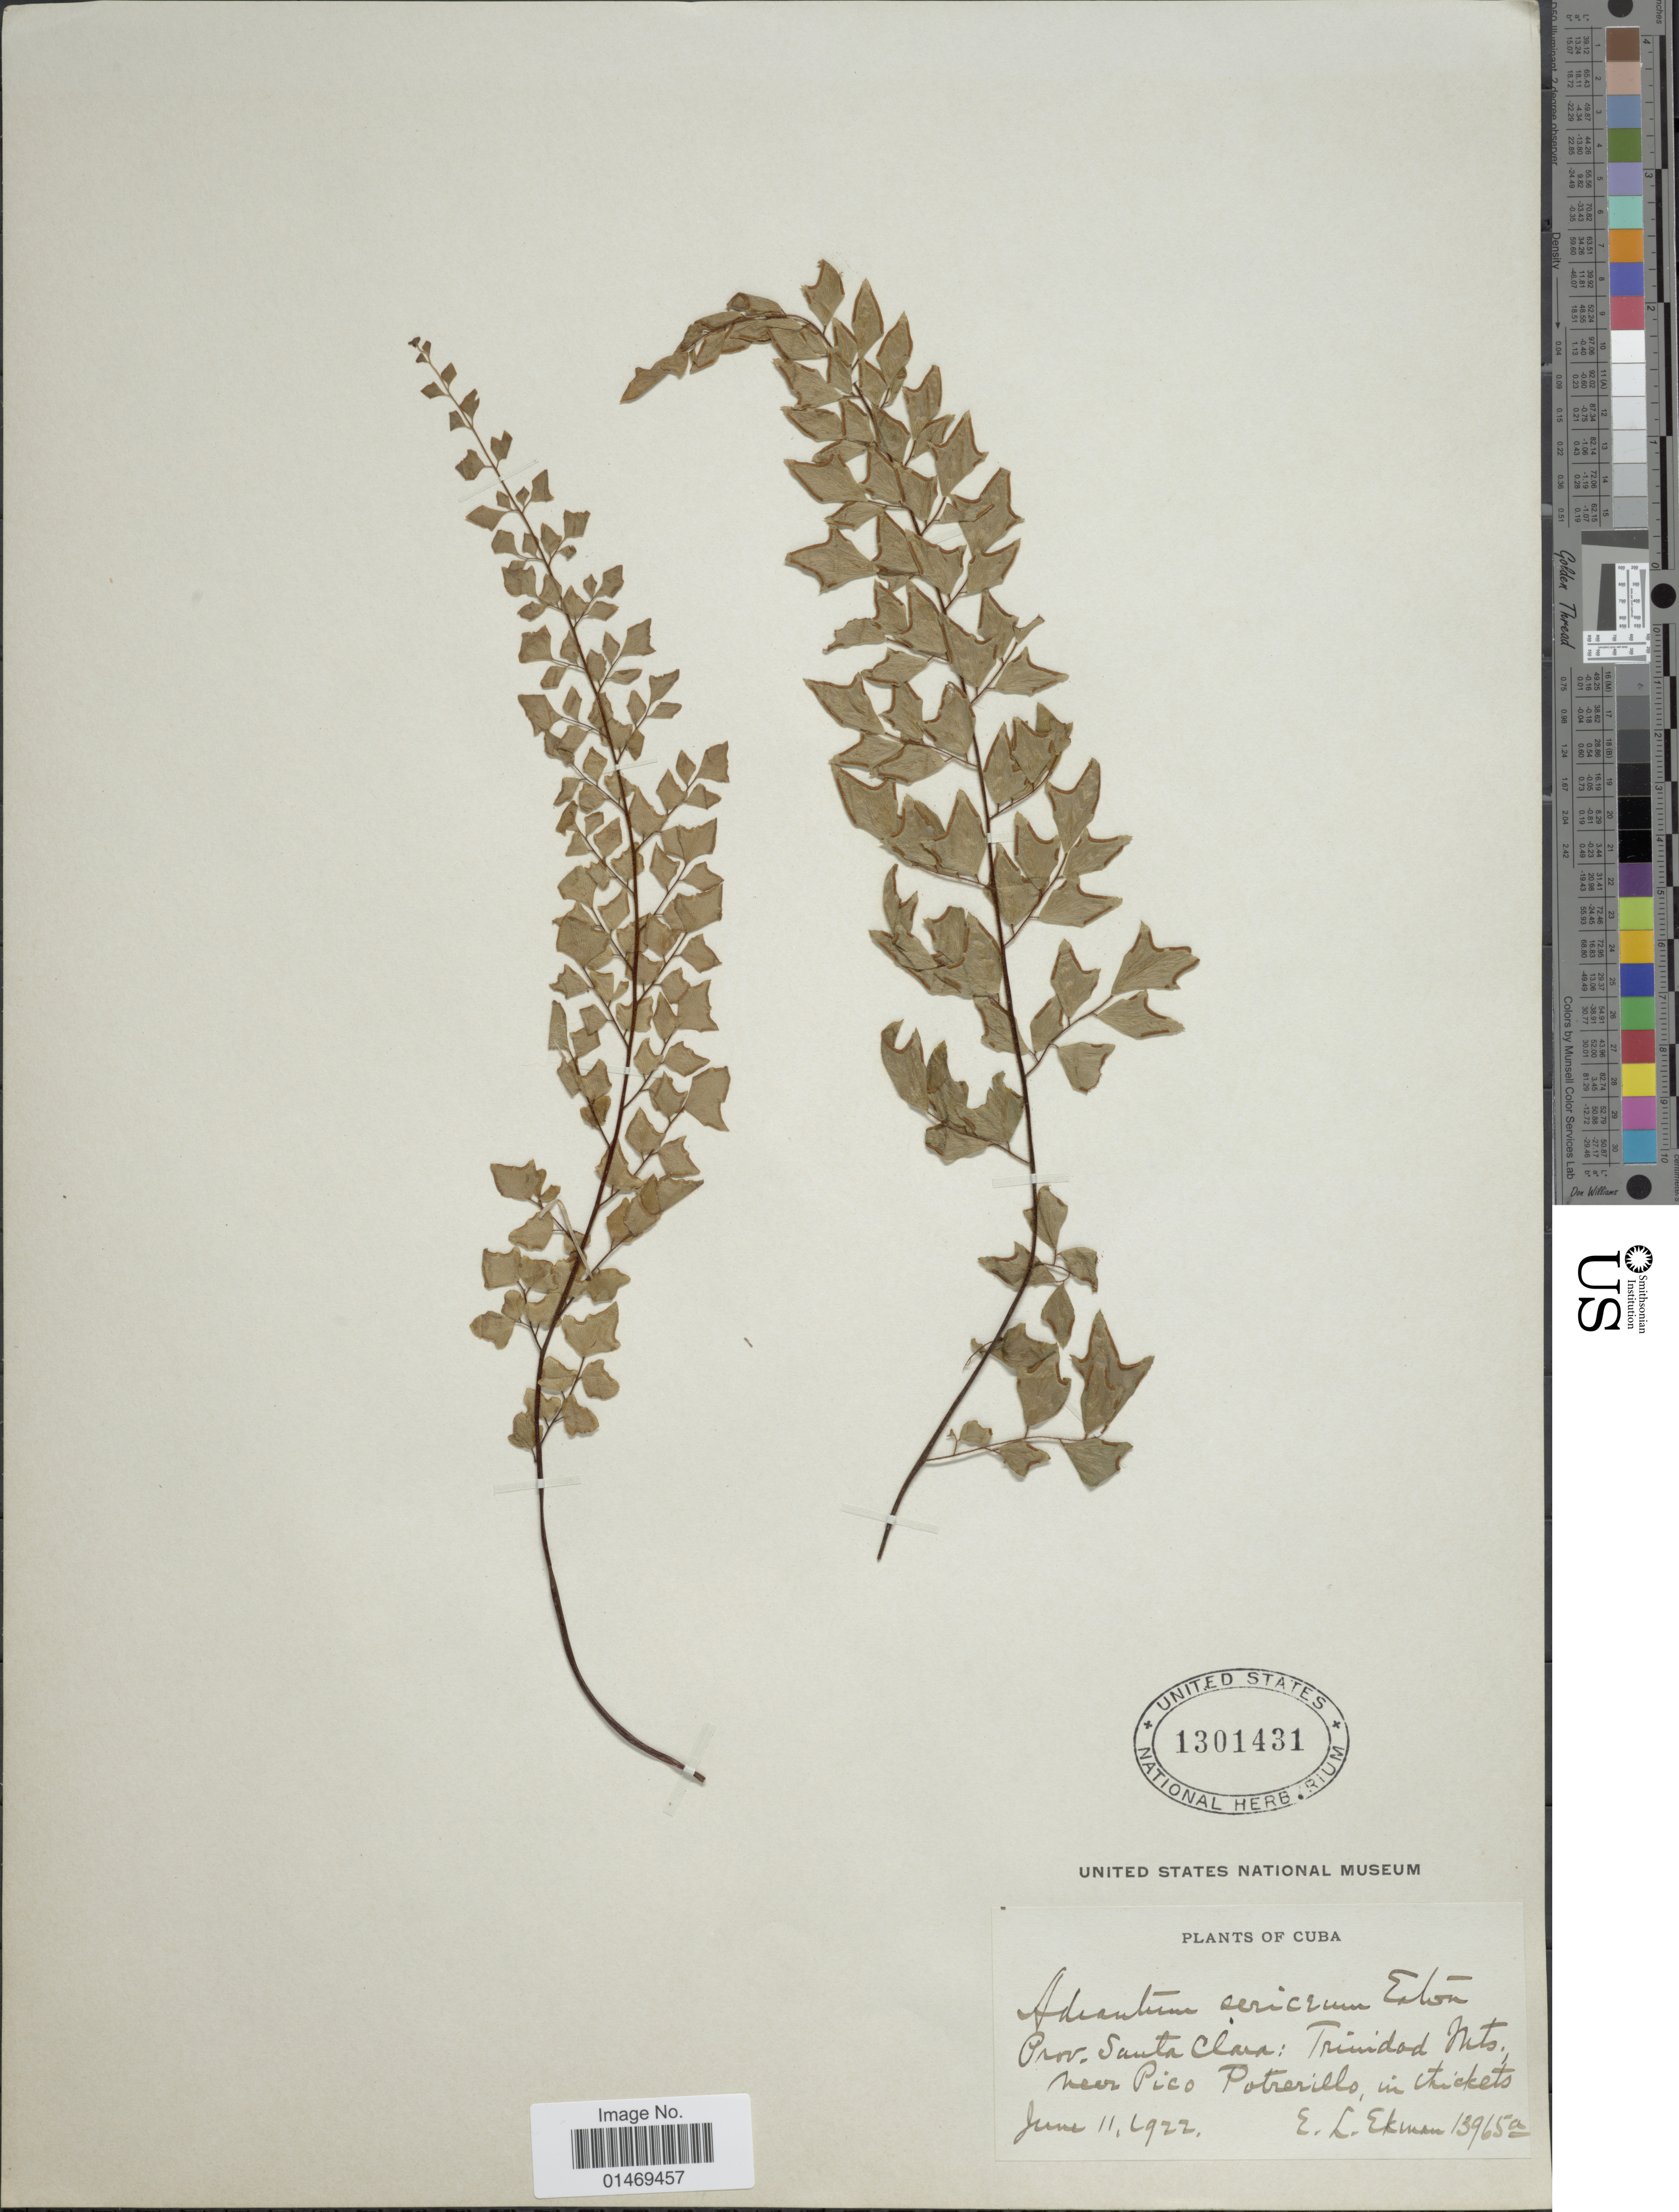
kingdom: Plantae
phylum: Tracheophyta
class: Polypodiopsida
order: Polypodiales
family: Pteridaceae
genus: Adiantum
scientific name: Adiantum sericeum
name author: D.C. Eaton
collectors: E. L. Ekman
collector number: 13965a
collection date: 1922-06-11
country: Cuba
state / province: Las Villas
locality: Prov. Santa Clara, Trinidad Mts. near Pico Potrerillo, in trickets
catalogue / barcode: US 1301431